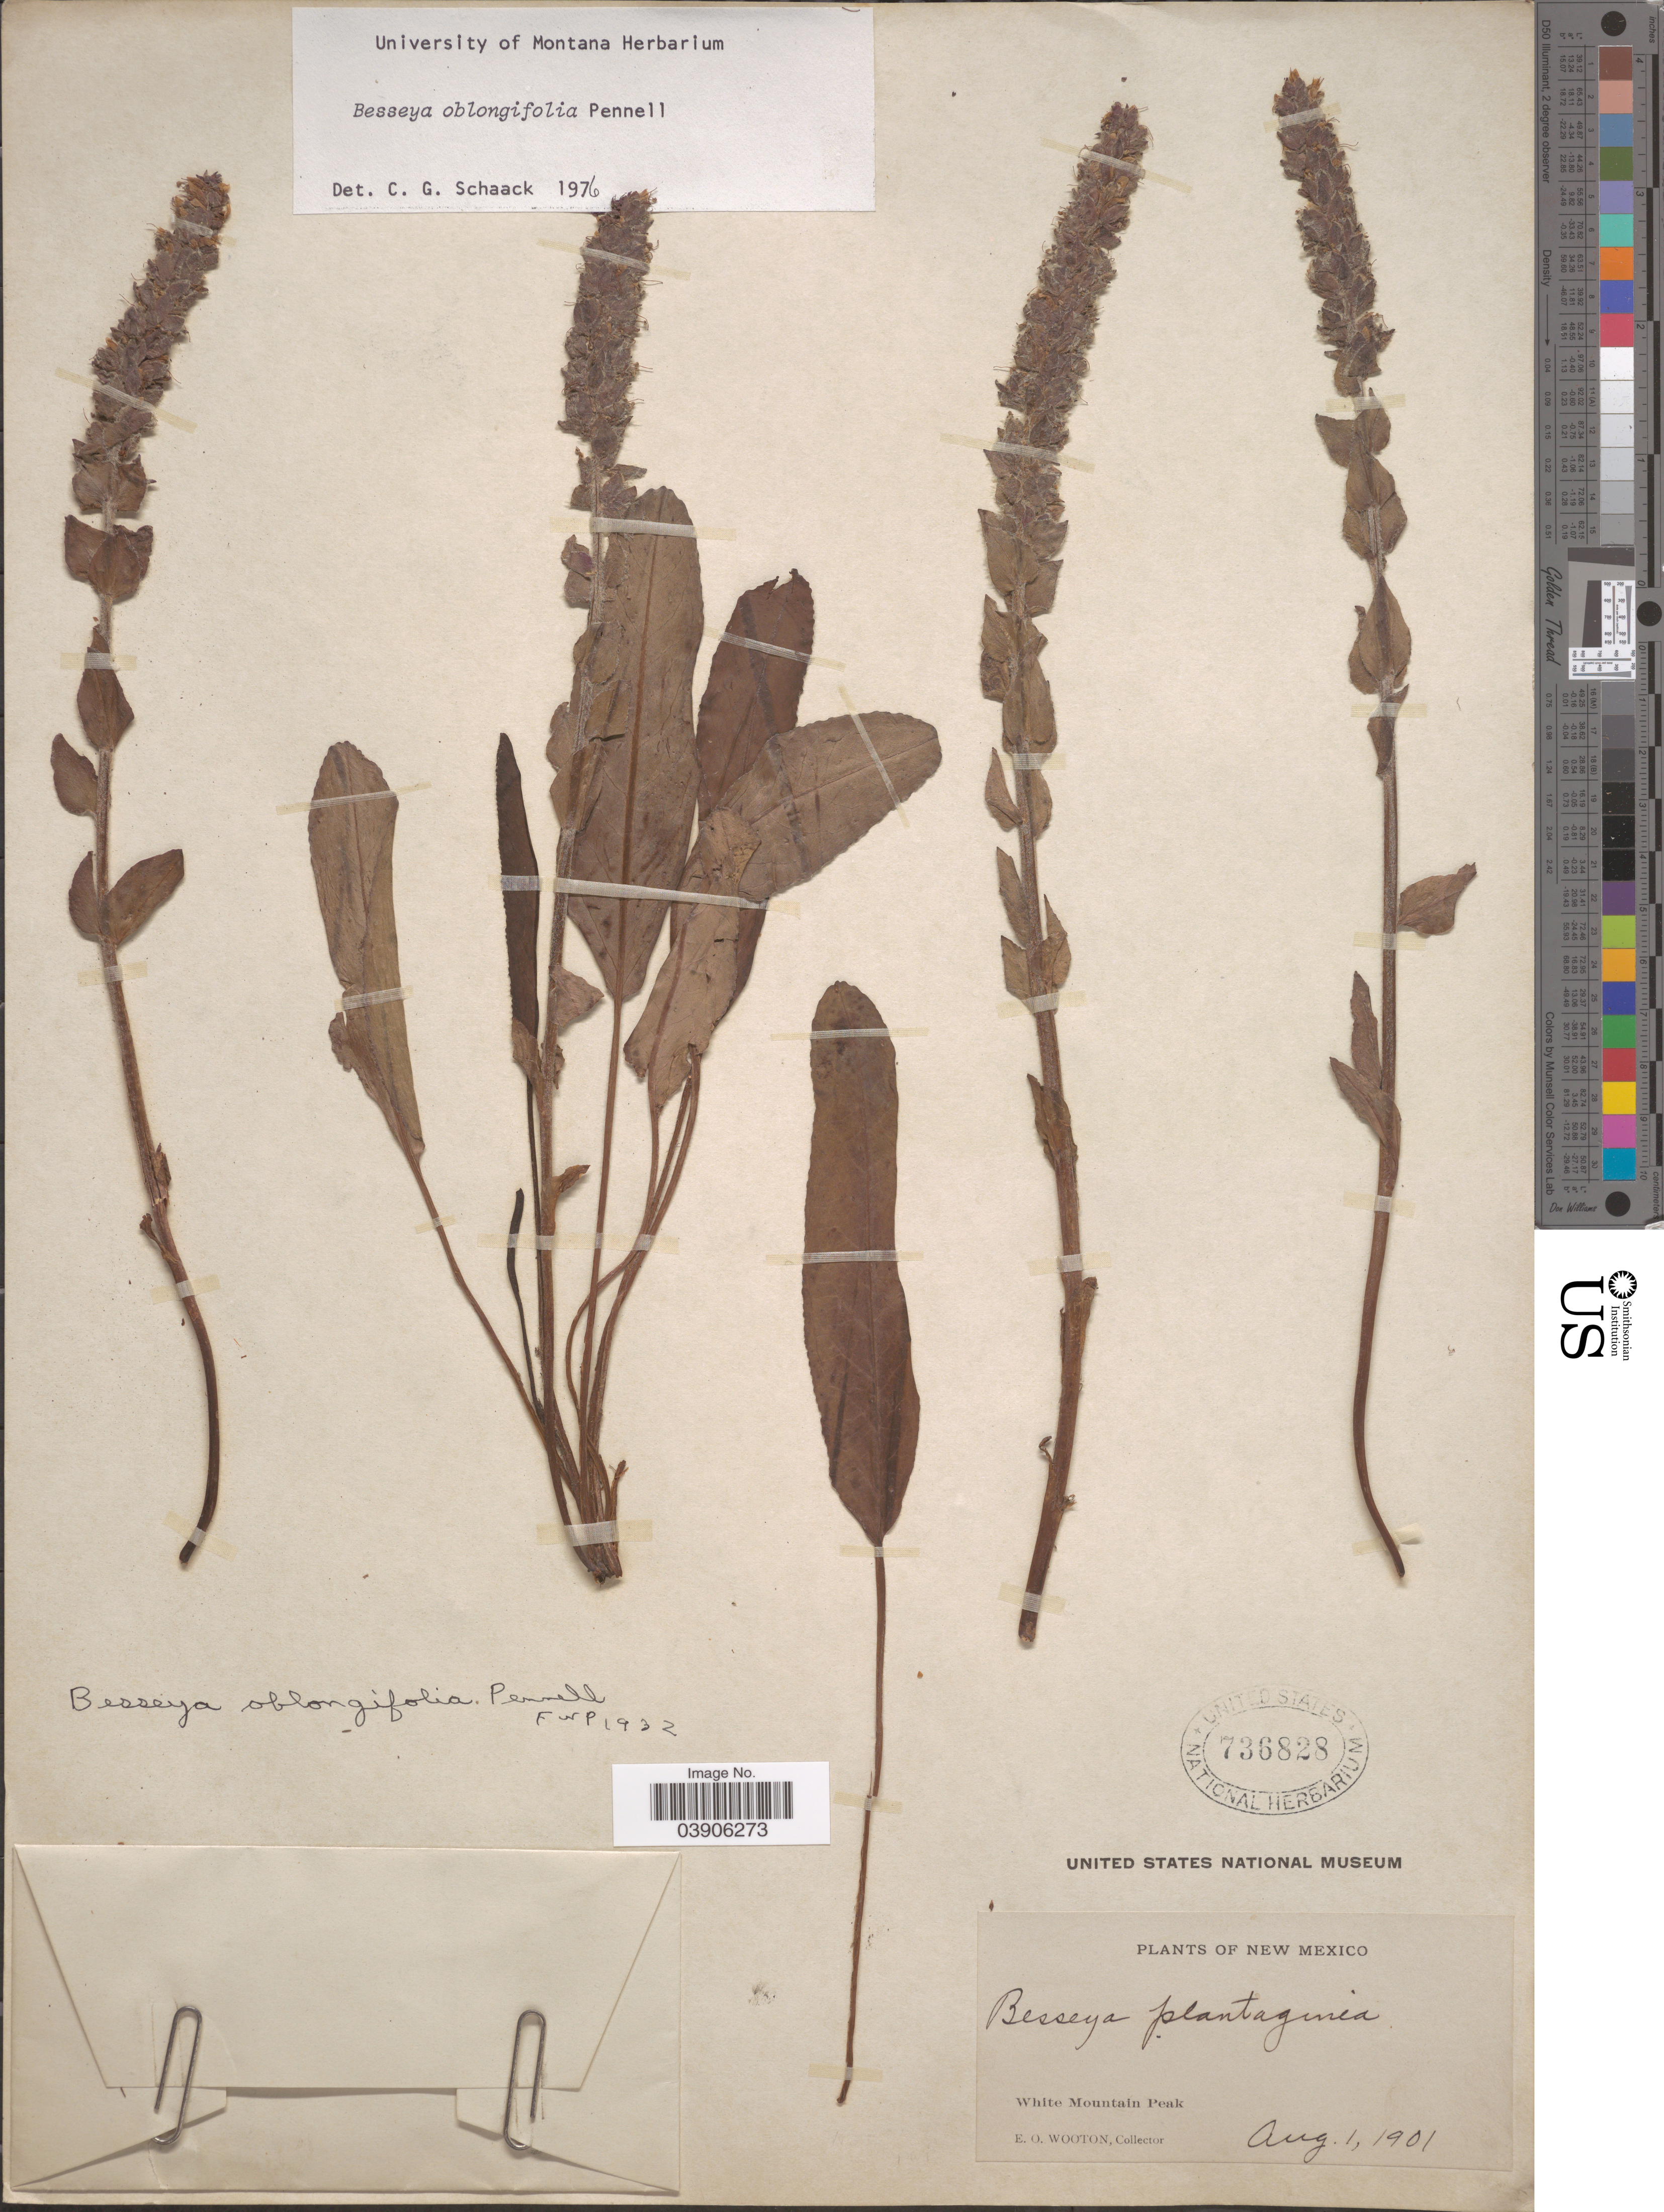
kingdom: Plantae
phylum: Tracheophyta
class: Magnoliopsida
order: Lamiales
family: Plantaginaceae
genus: Synthyris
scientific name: Synthyris oblongifolia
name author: (Pennell) L. Hufford & McMahon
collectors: E. O. Wooton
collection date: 1901-08-01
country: United States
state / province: New Mexico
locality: White Mountain Peak.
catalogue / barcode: US 736828